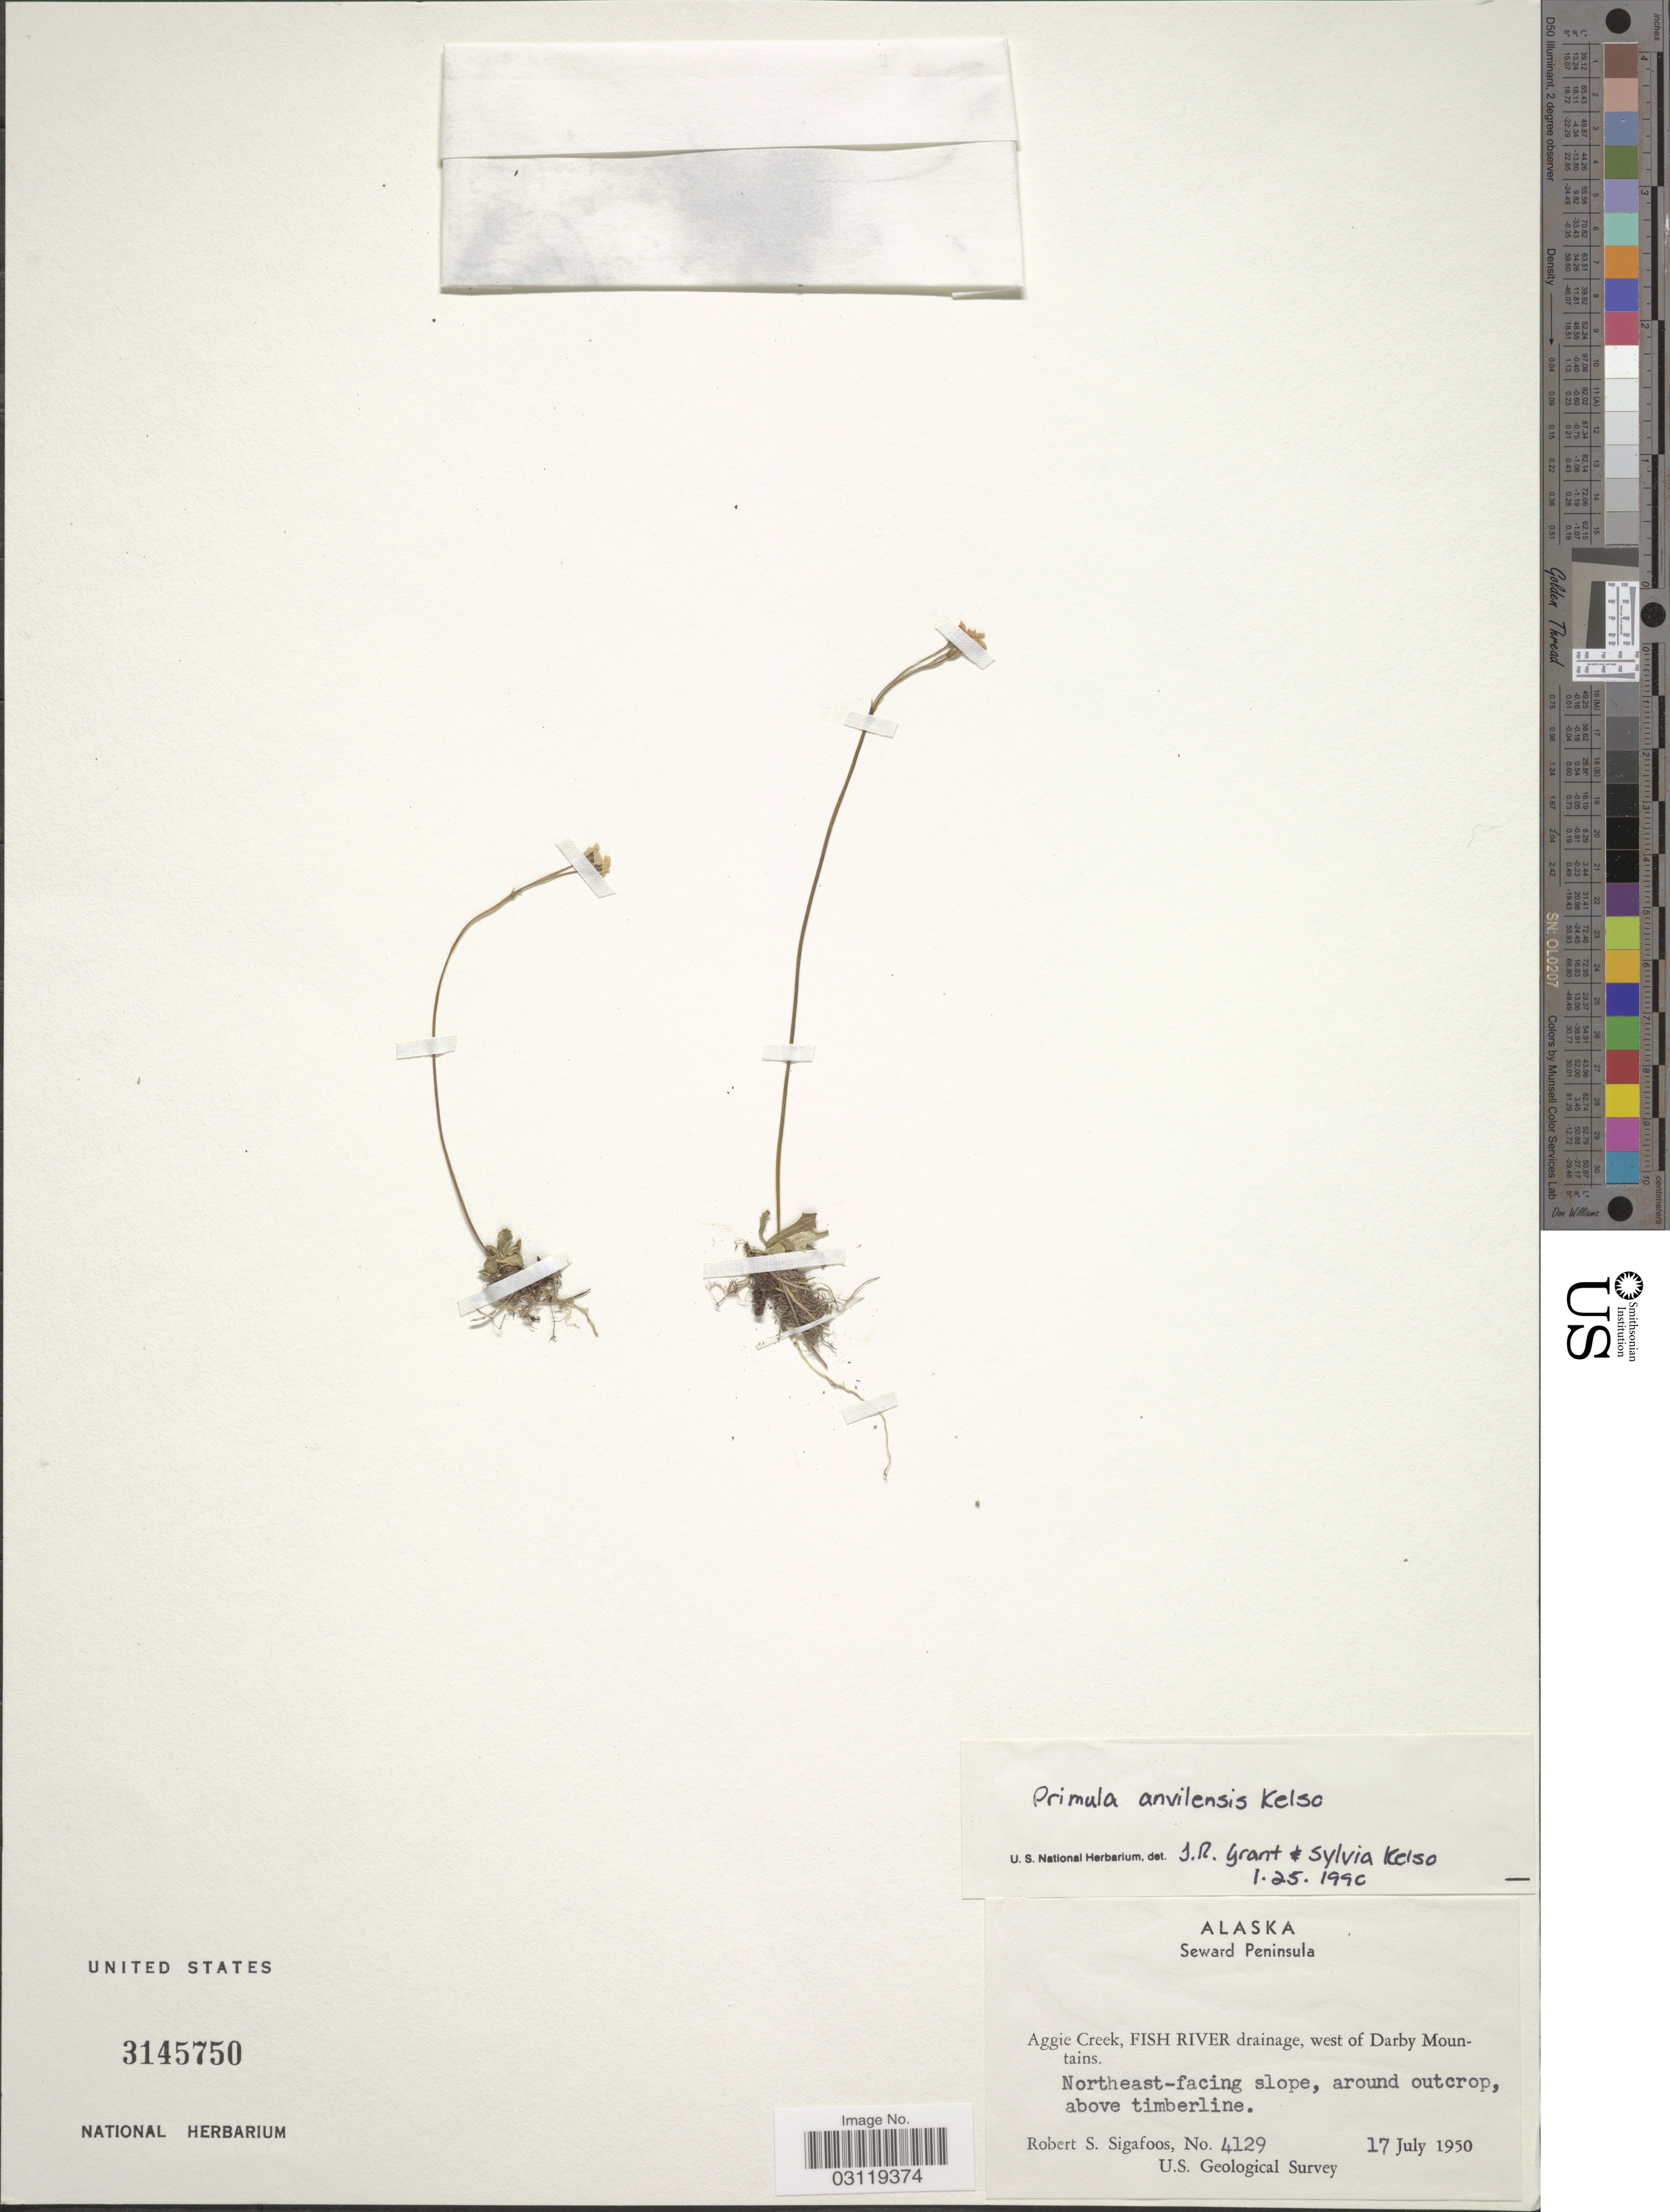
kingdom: Plantae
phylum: Tracheophyta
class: Magnoliopsida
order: Ericales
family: Primulaceae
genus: Primula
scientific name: Primula anvilensis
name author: S. Kelso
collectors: R. Sigafoos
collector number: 4129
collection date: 1950-07-17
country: United States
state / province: Alaska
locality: Seward Peninsula. Aggie Creek, Fish River drainage, west of Darby Mountains.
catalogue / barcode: US 3145750